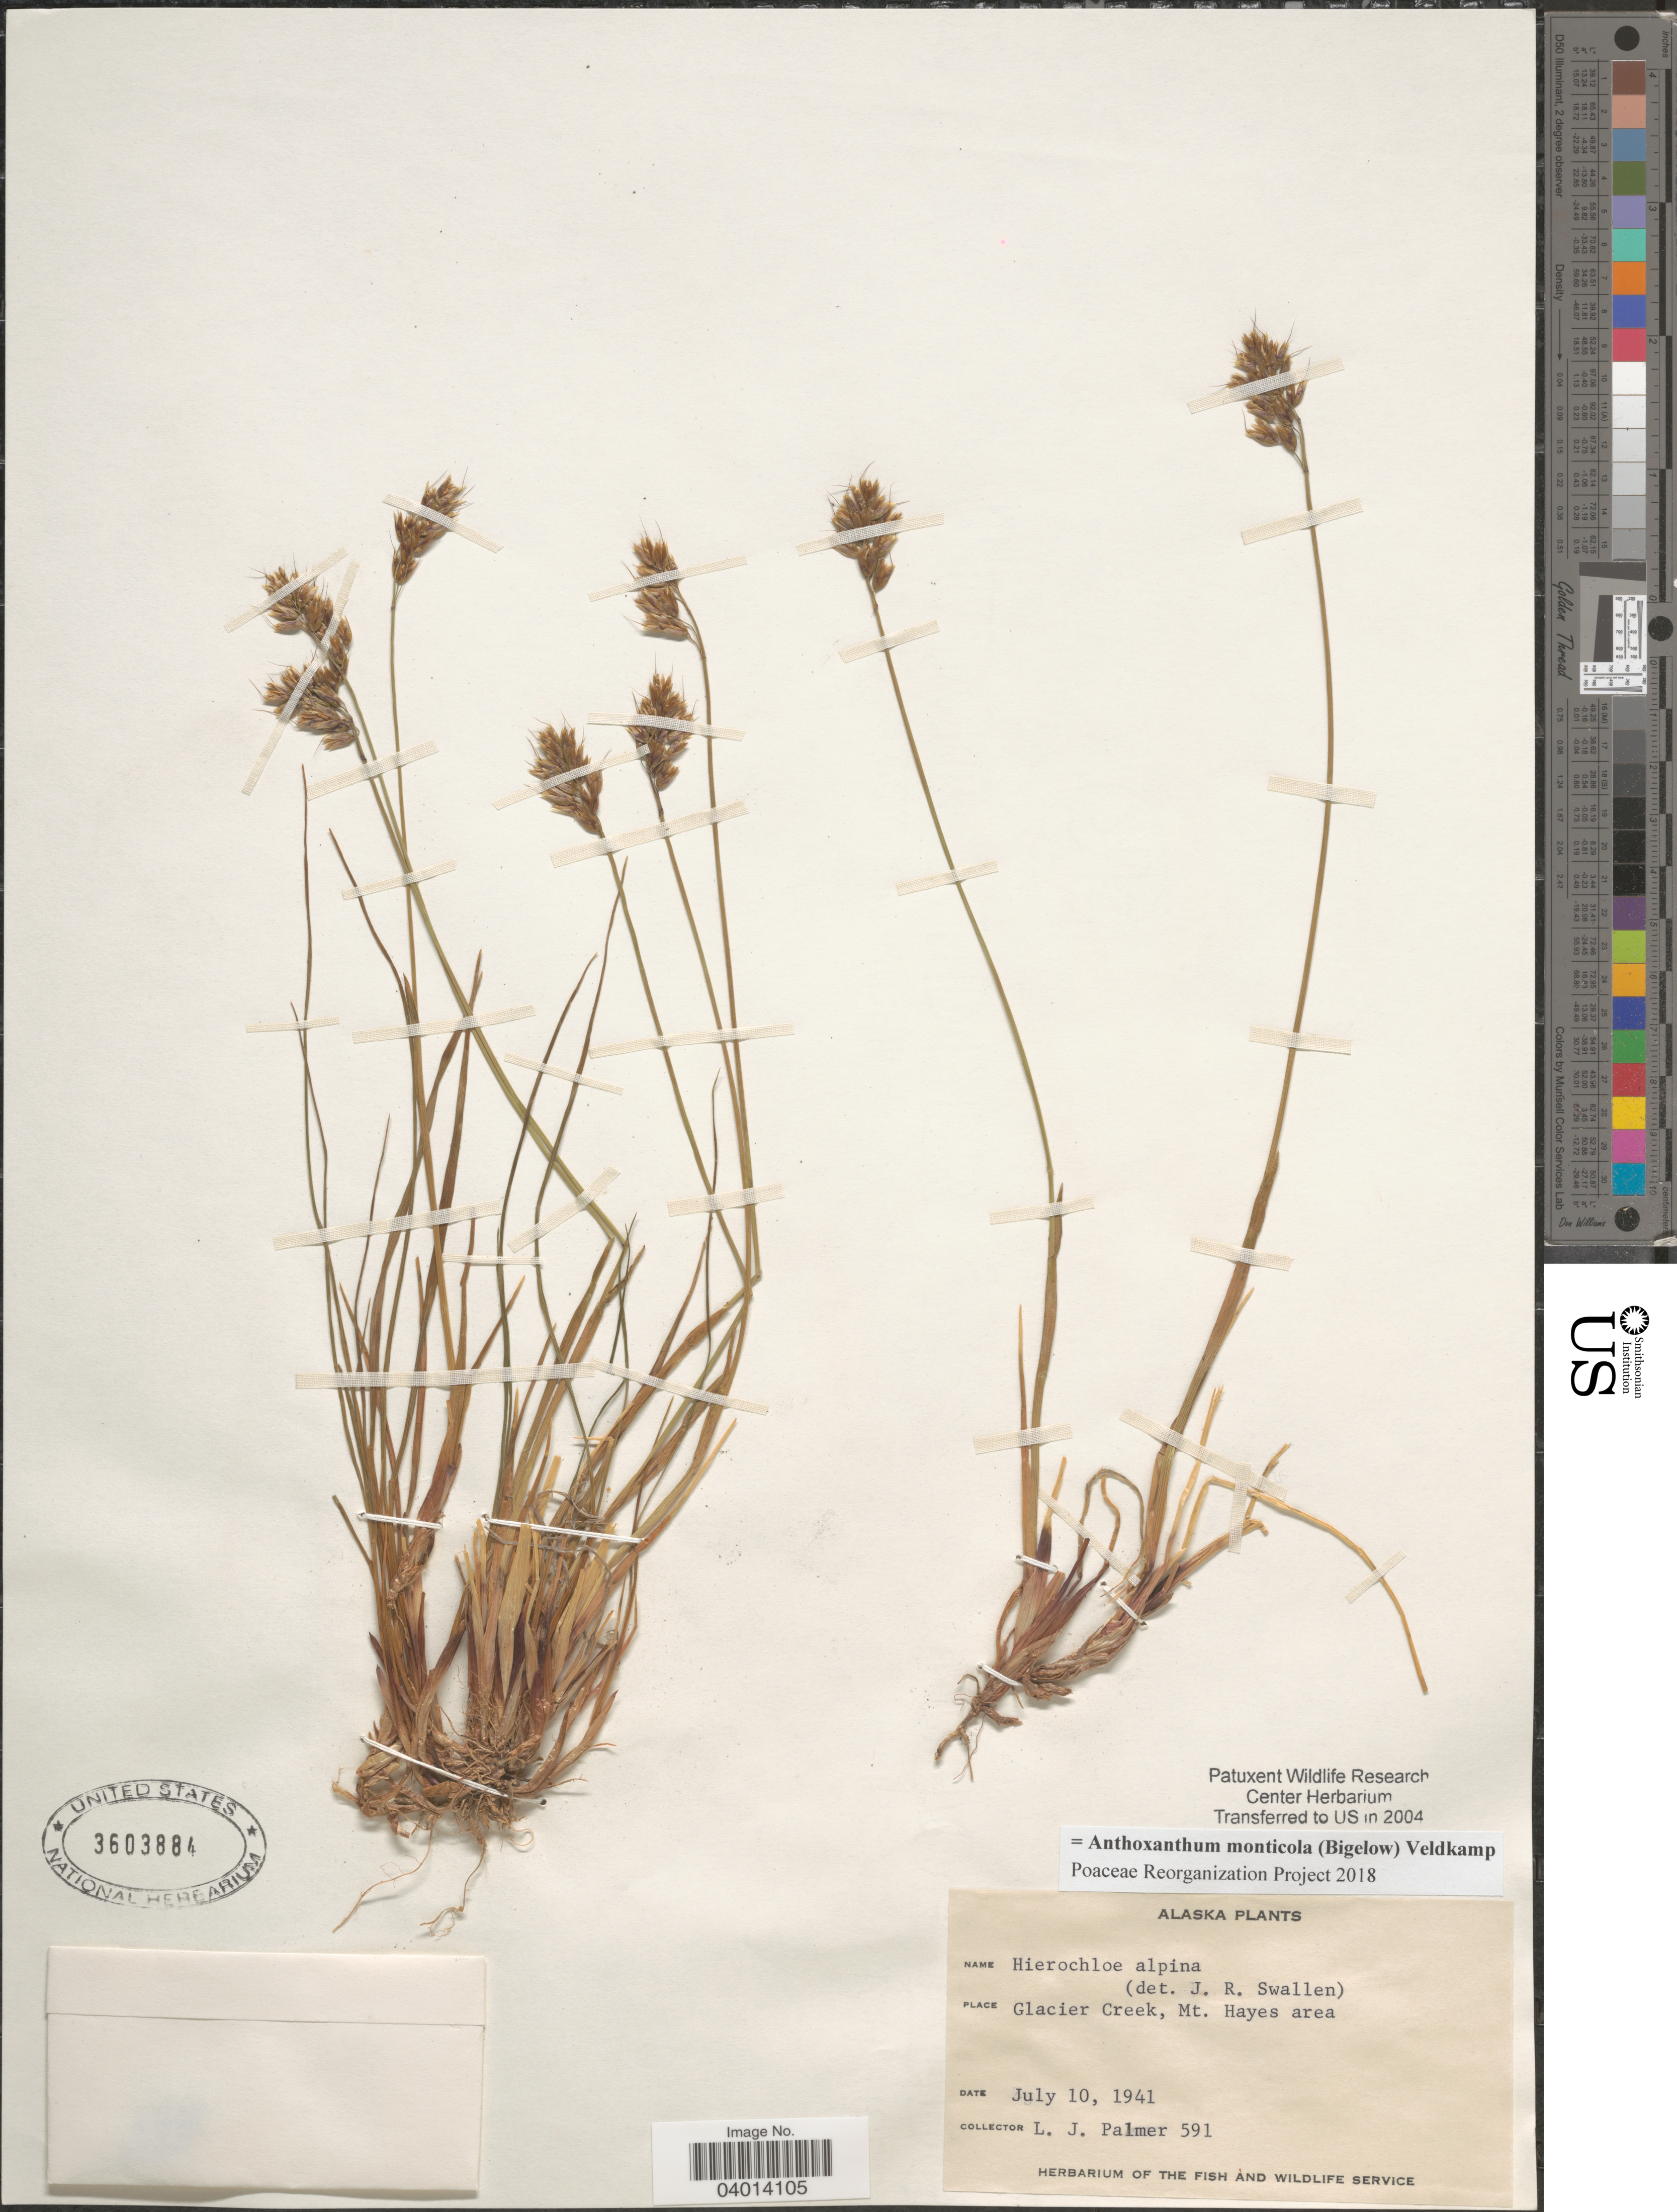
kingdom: Plantae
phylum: Tracheophyta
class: Liliopsida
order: Poales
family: Poaceae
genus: Anthoxanthum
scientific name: Anthoxanthum monticola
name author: (Bigelow) Veldkamp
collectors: L. J. Palmer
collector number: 591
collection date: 1941-07-10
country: United States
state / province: Alaska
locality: Glacier Creek, Mt. Hayes area.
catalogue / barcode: US 3603884